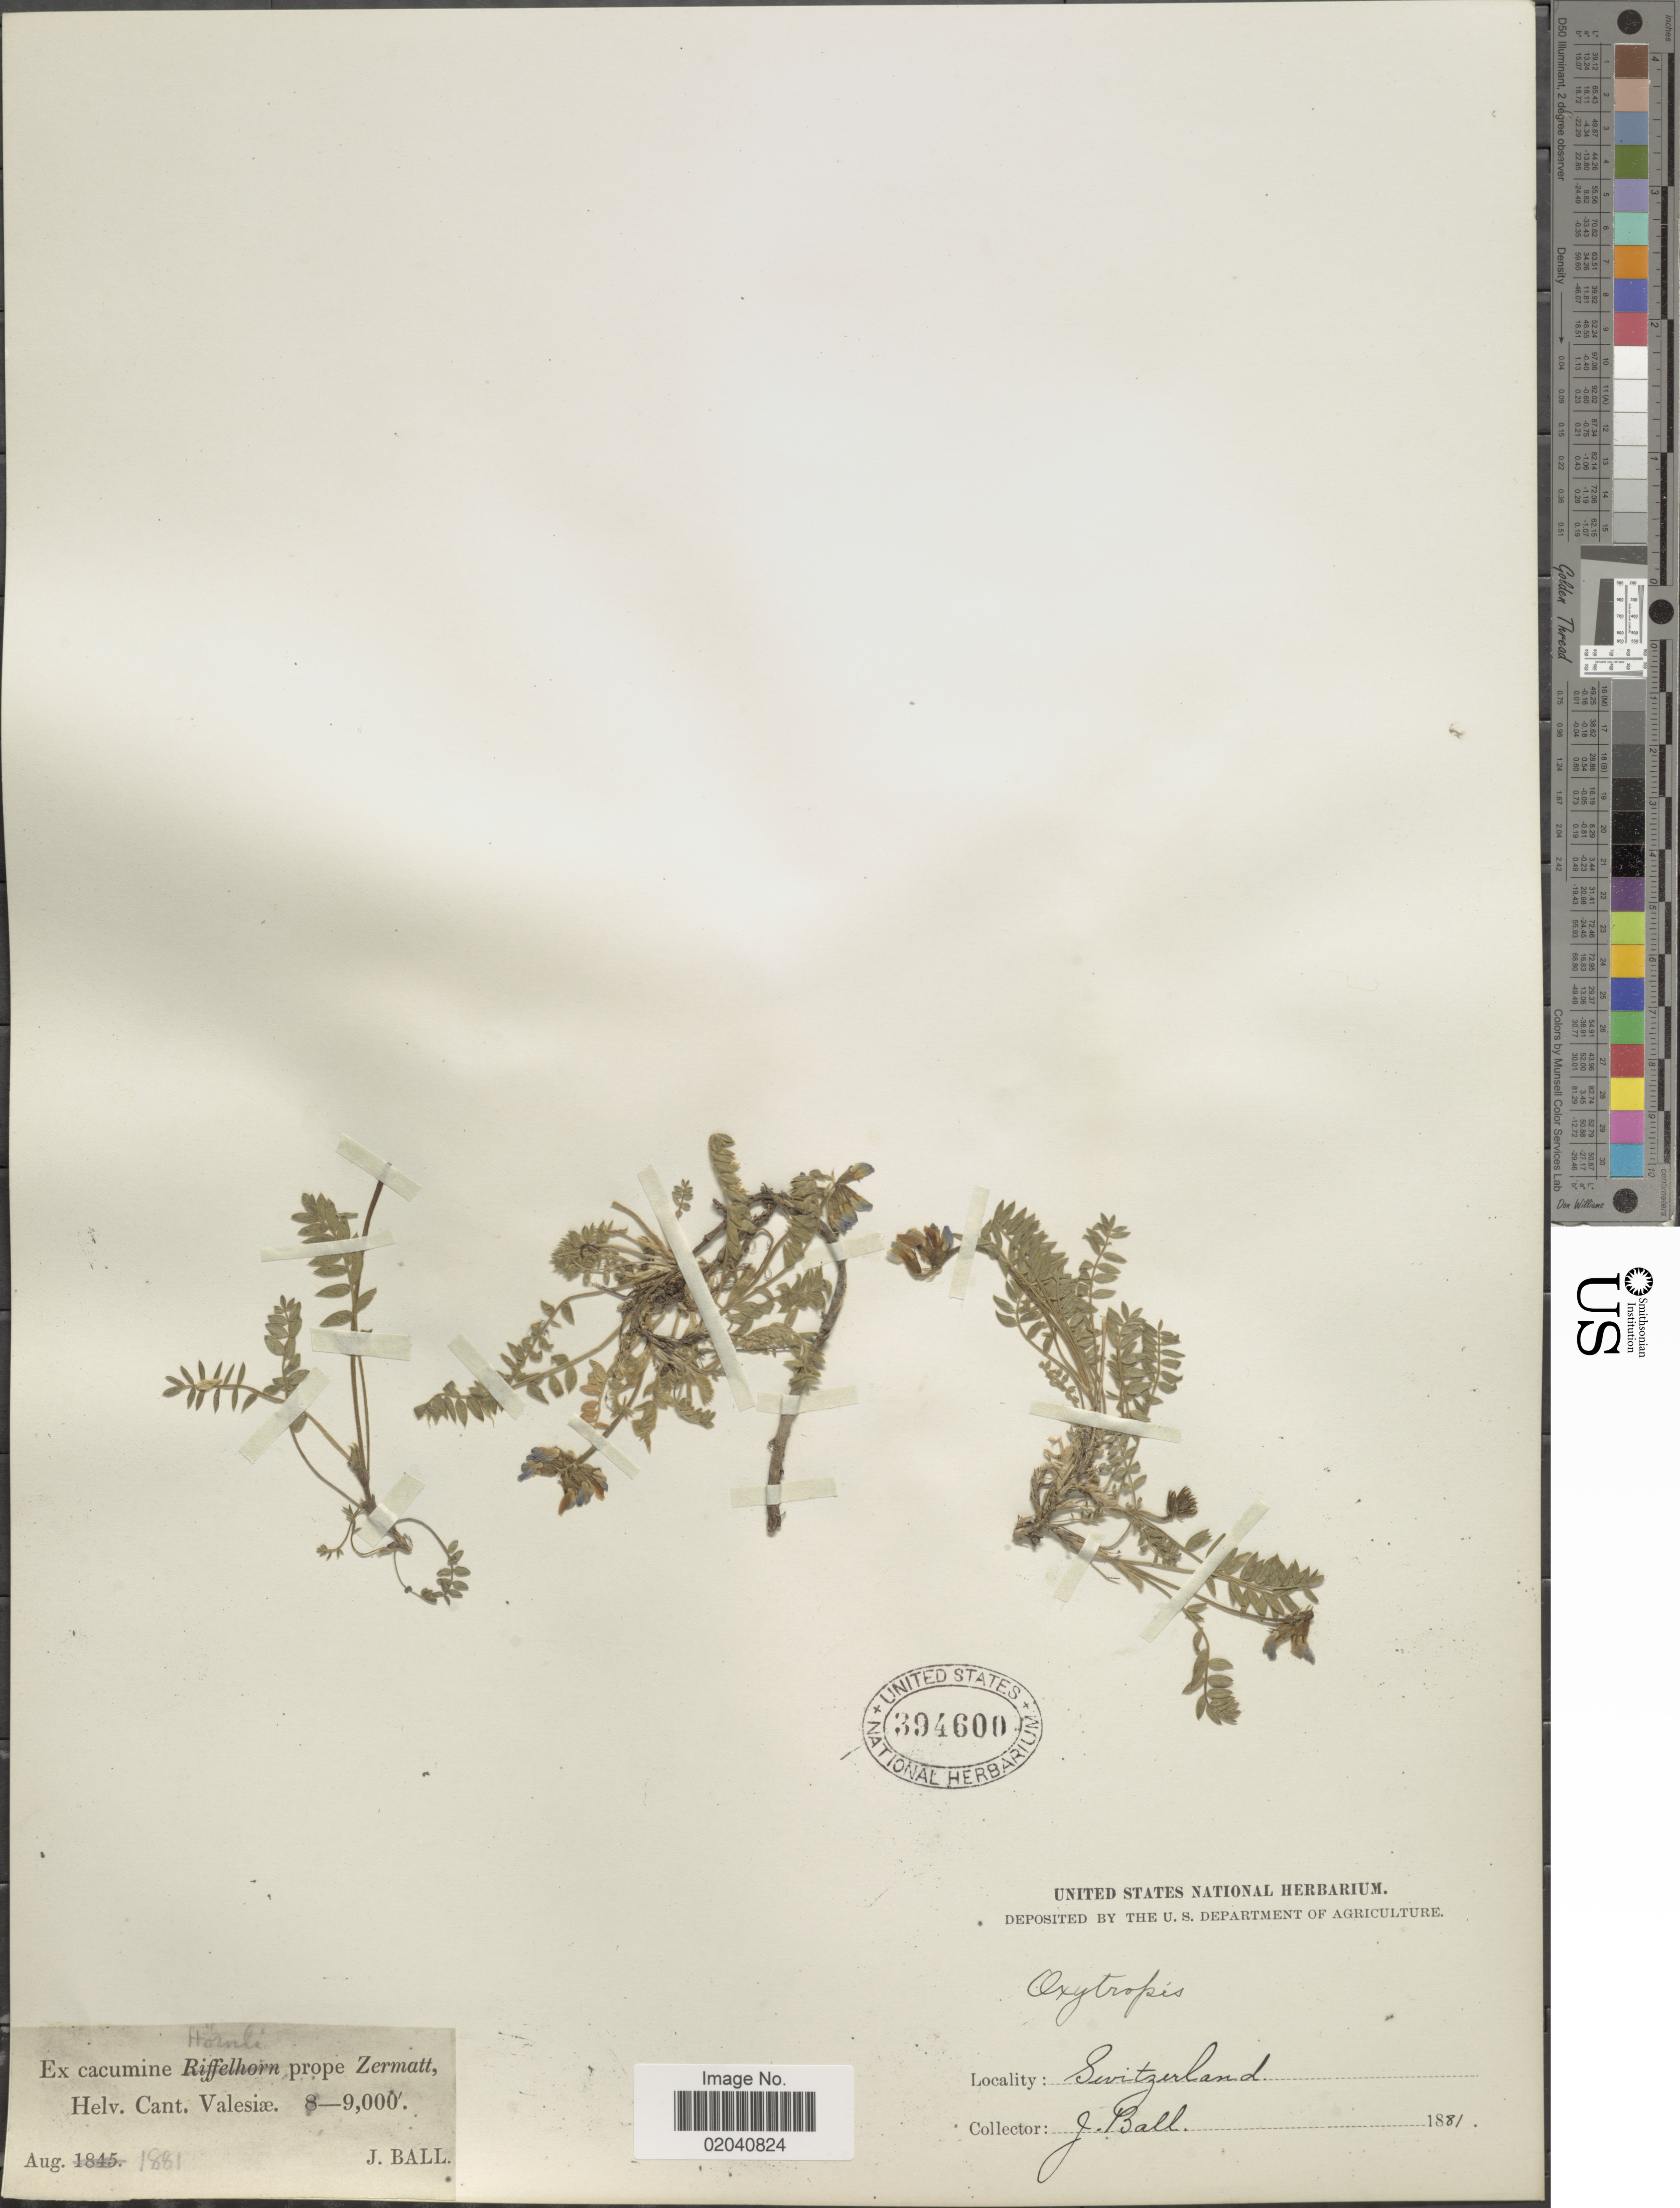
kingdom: Plantae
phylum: Tracheophyta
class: Magnoliopsida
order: Fabales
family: Fabaceae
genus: Oxytropis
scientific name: Oxytropis sp.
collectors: J. Ball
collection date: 1881-08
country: Switzerland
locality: Cacumine Hornle prope Zermatt, Helv. Cant. Valesiæ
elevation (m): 2743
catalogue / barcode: US 394600